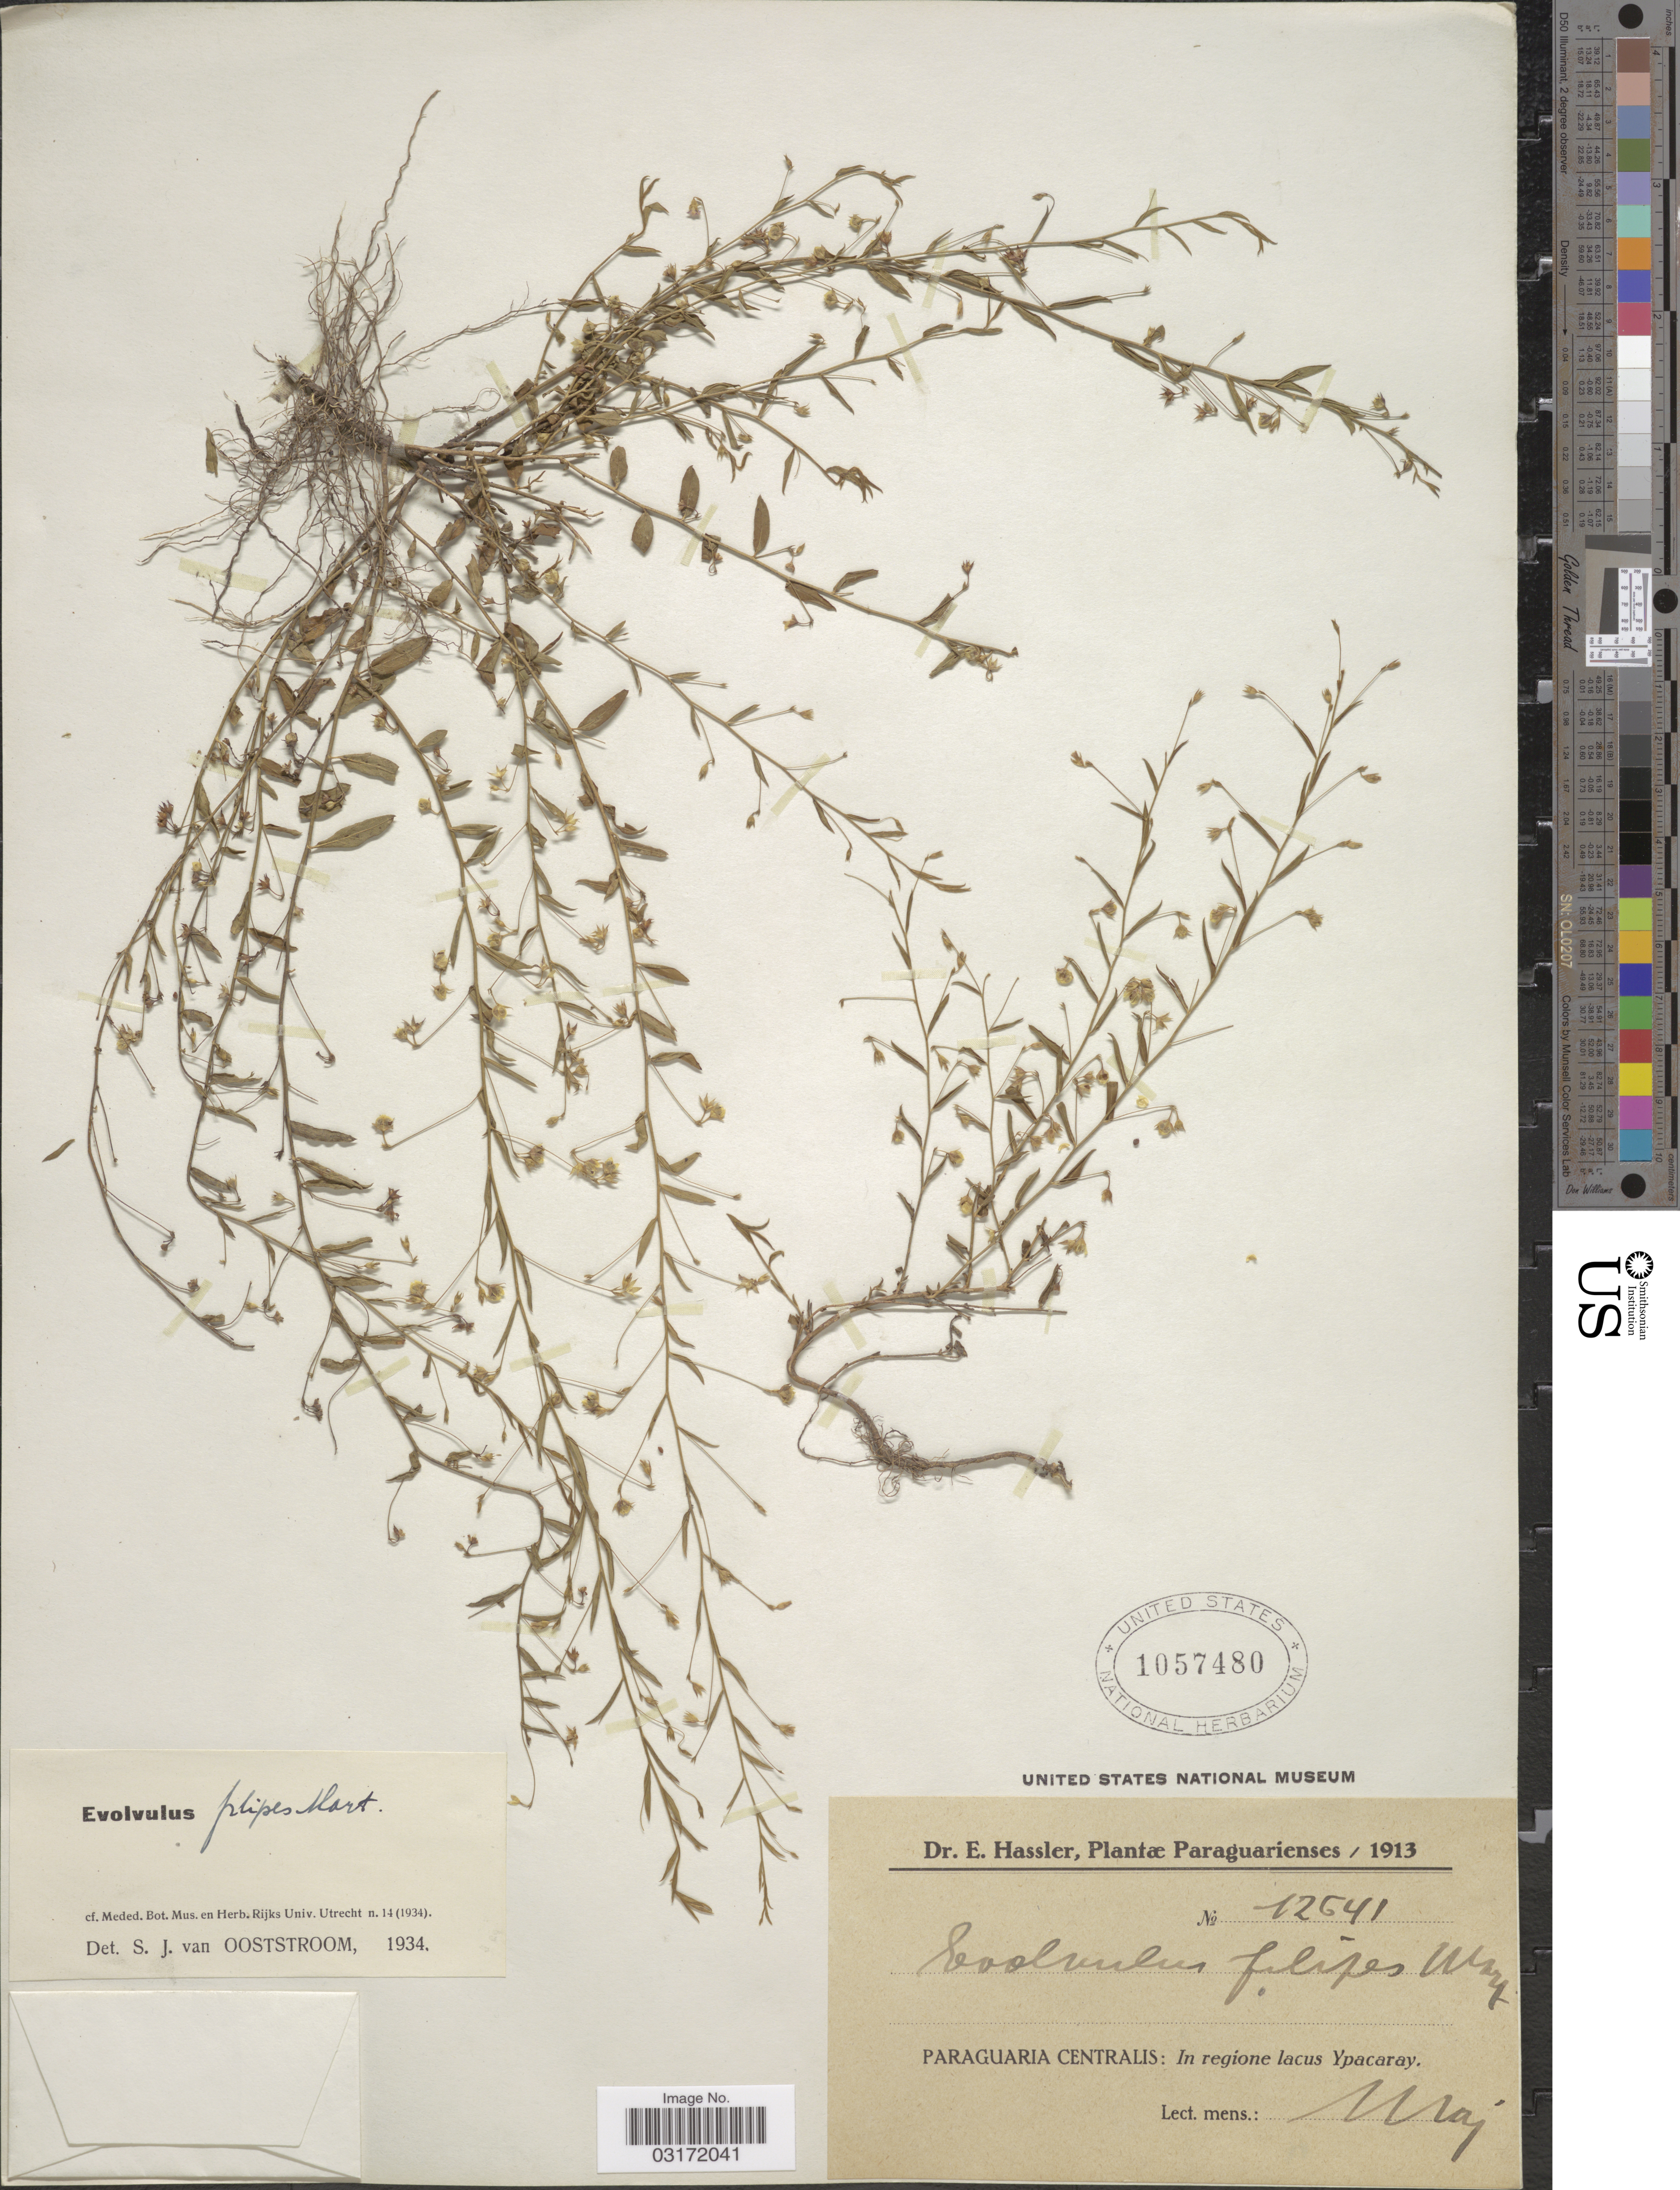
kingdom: Plantae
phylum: Tracheophyta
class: Magnoliopsida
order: Solanales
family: Convolvulaceae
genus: Evolvulus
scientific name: Evolvulus filipes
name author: Mart.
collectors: E. Hassler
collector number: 12641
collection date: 1913-05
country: Paraguay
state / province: Central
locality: Paraguaria Centralis: In regione lacus Ypacaray.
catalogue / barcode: US 1057480